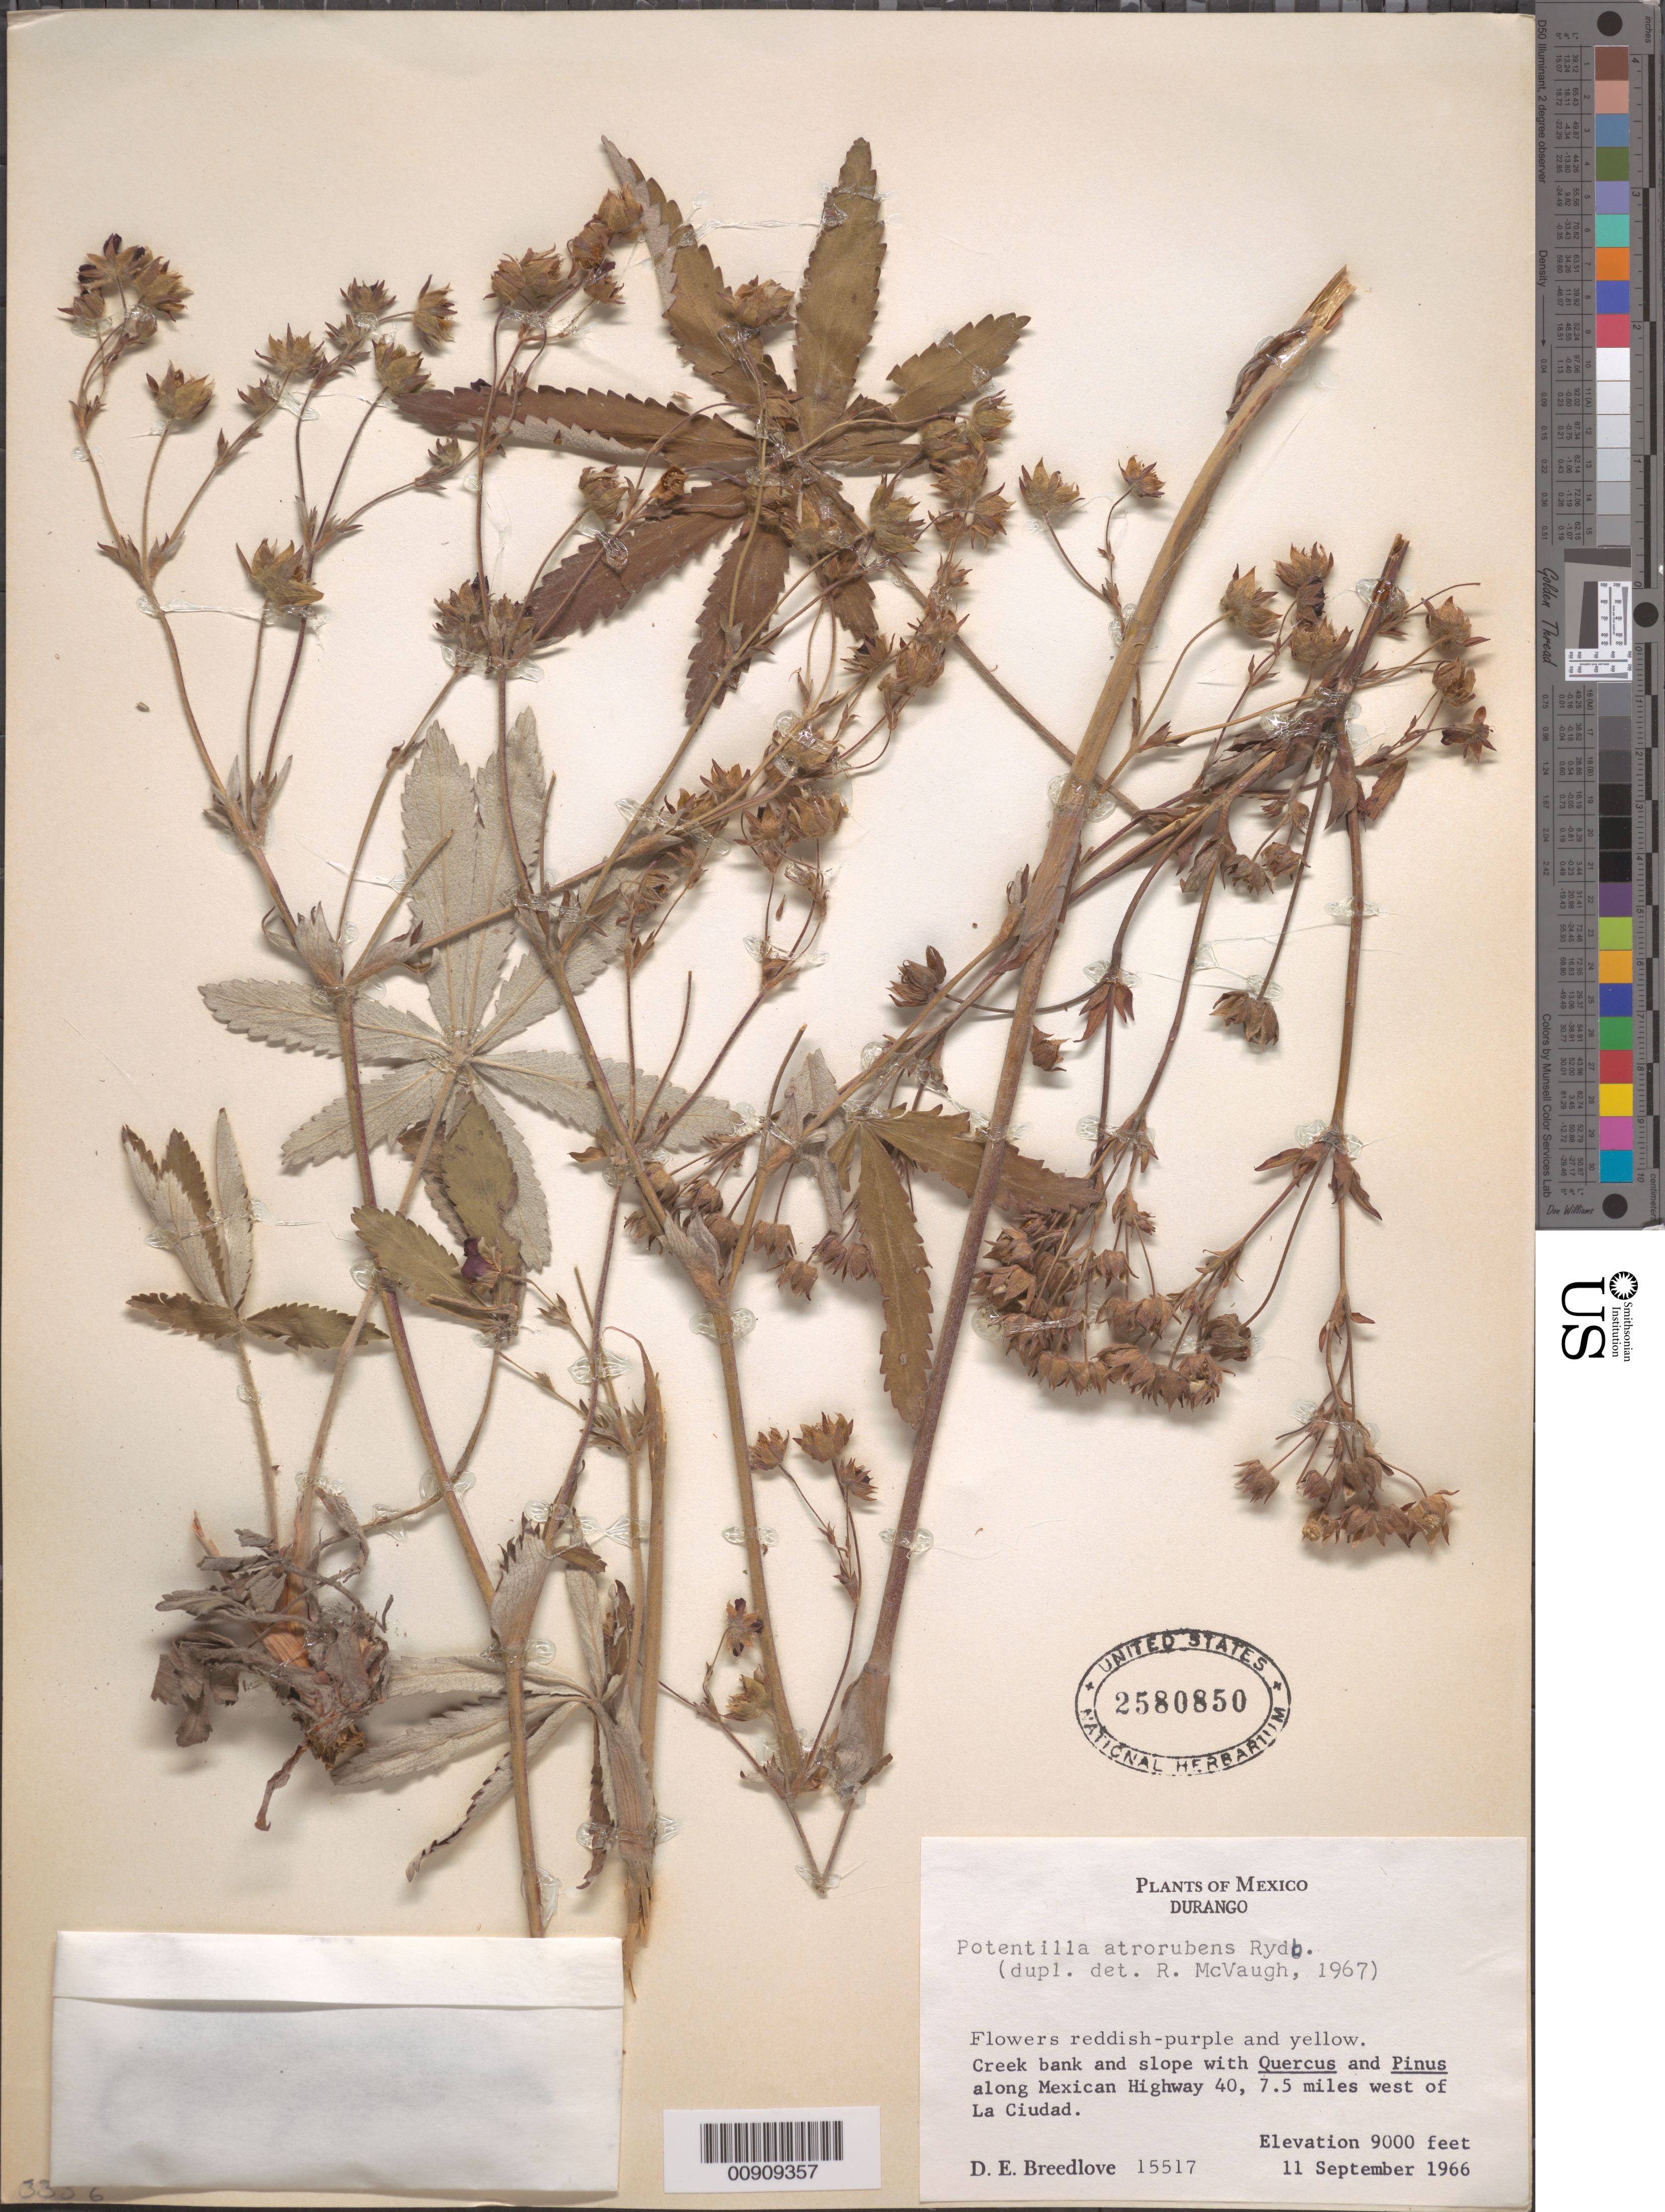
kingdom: Plantae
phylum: Tracheophyta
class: Magnoliopsida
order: Rosales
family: Rosaceae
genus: Potentilla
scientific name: Potentilla atrorubens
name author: Rydb.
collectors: D. E. Breedlove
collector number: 15517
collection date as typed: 11 Sep 1966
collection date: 1966-09-11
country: Mexico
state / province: Durango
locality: Along Mexican Highway 40, 7.5 miles west of La Ciudad.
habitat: Creek bank and slope with Quercus and Pinus.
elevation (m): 2743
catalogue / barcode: US 2580850